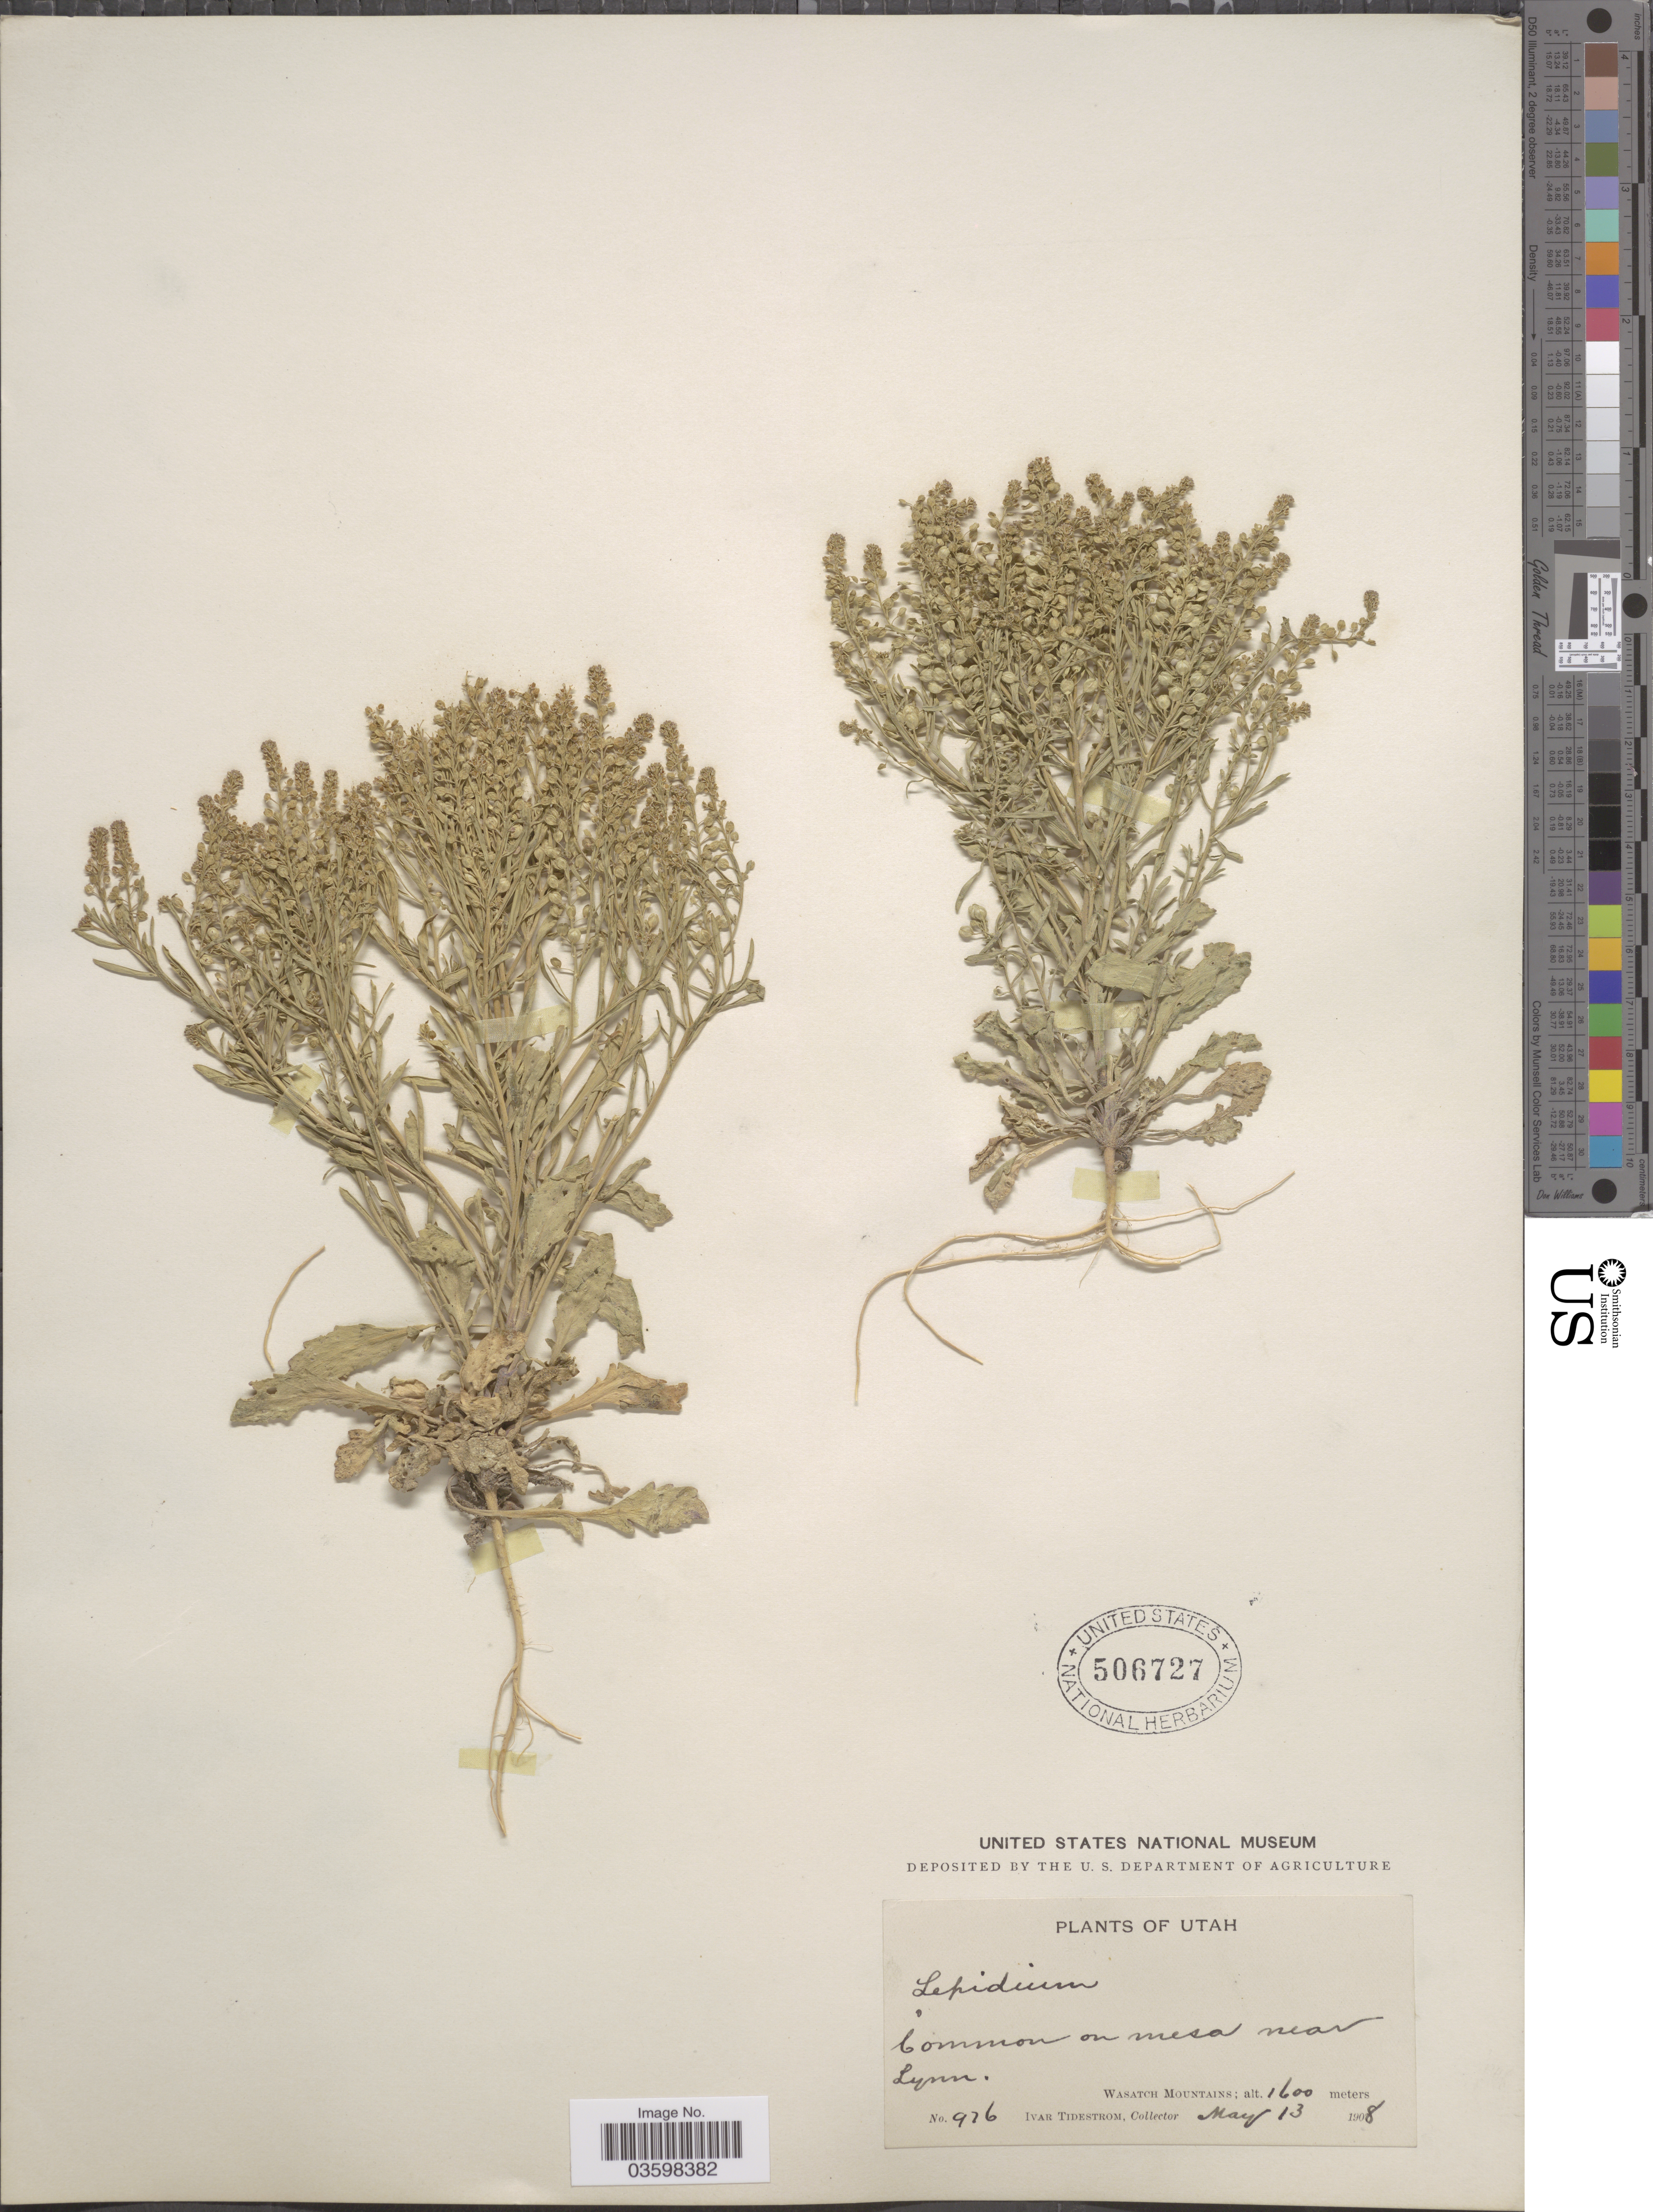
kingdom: Plantae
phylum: Tracheophyta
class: Magnoliopsida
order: Brassicales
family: Brassicaceae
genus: Lepidium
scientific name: Lepidium densiflorum var. ramosum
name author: (A. Nelson) Thell.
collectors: I. F. Tidestrom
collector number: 926*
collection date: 1908-05-13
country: United States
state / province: Utah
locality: Common on mesa near Lynn. Wasatch Mountains.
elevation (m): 1600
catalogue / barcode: US 506727